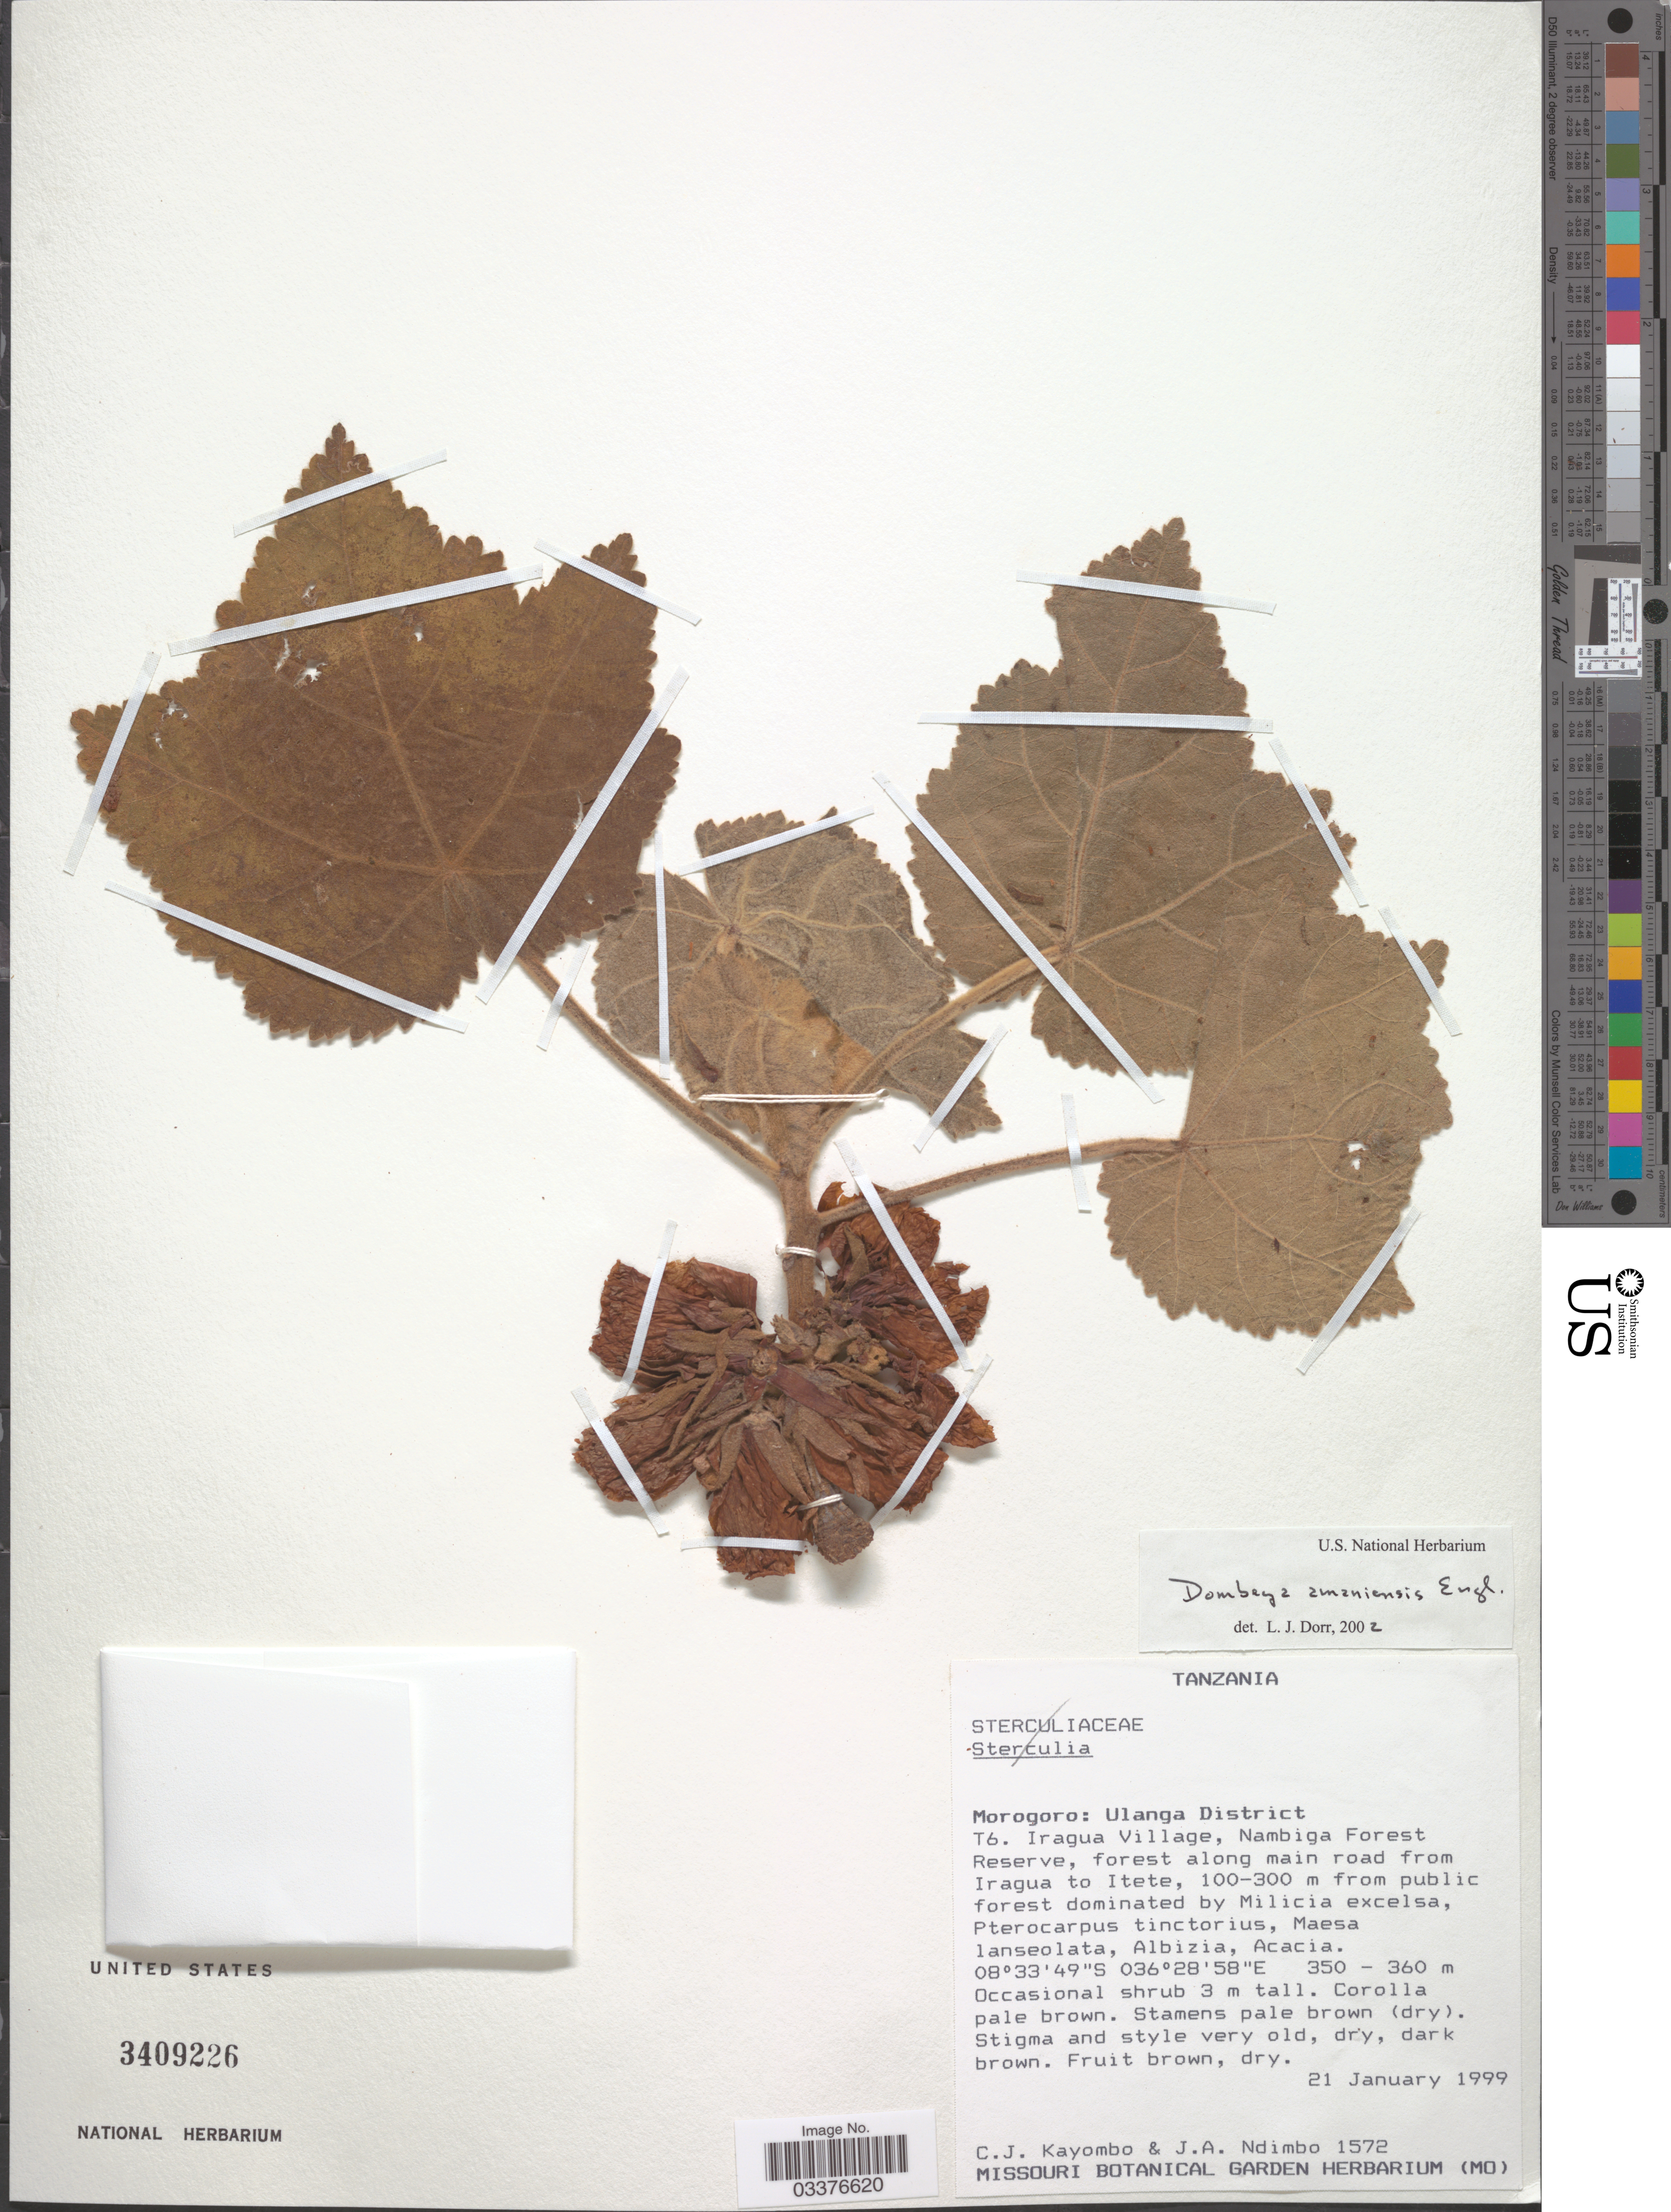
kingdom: Plantae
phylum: Tracheophyta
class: Magnoliopsida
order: Malvales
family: Malvaceae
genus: Dombeya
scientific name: Dombeya amaniensis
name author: Engl.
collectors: C. Kayombo & J. Ndimbo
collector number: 1572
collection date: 1999-01-21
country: Tanzania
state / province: Morogoro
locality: Ulanga District. T6. Iragua Village, Nambiga Forest Reserve, forest along main road from Iragua to Itete.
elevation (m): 350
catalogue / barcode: US 3409226